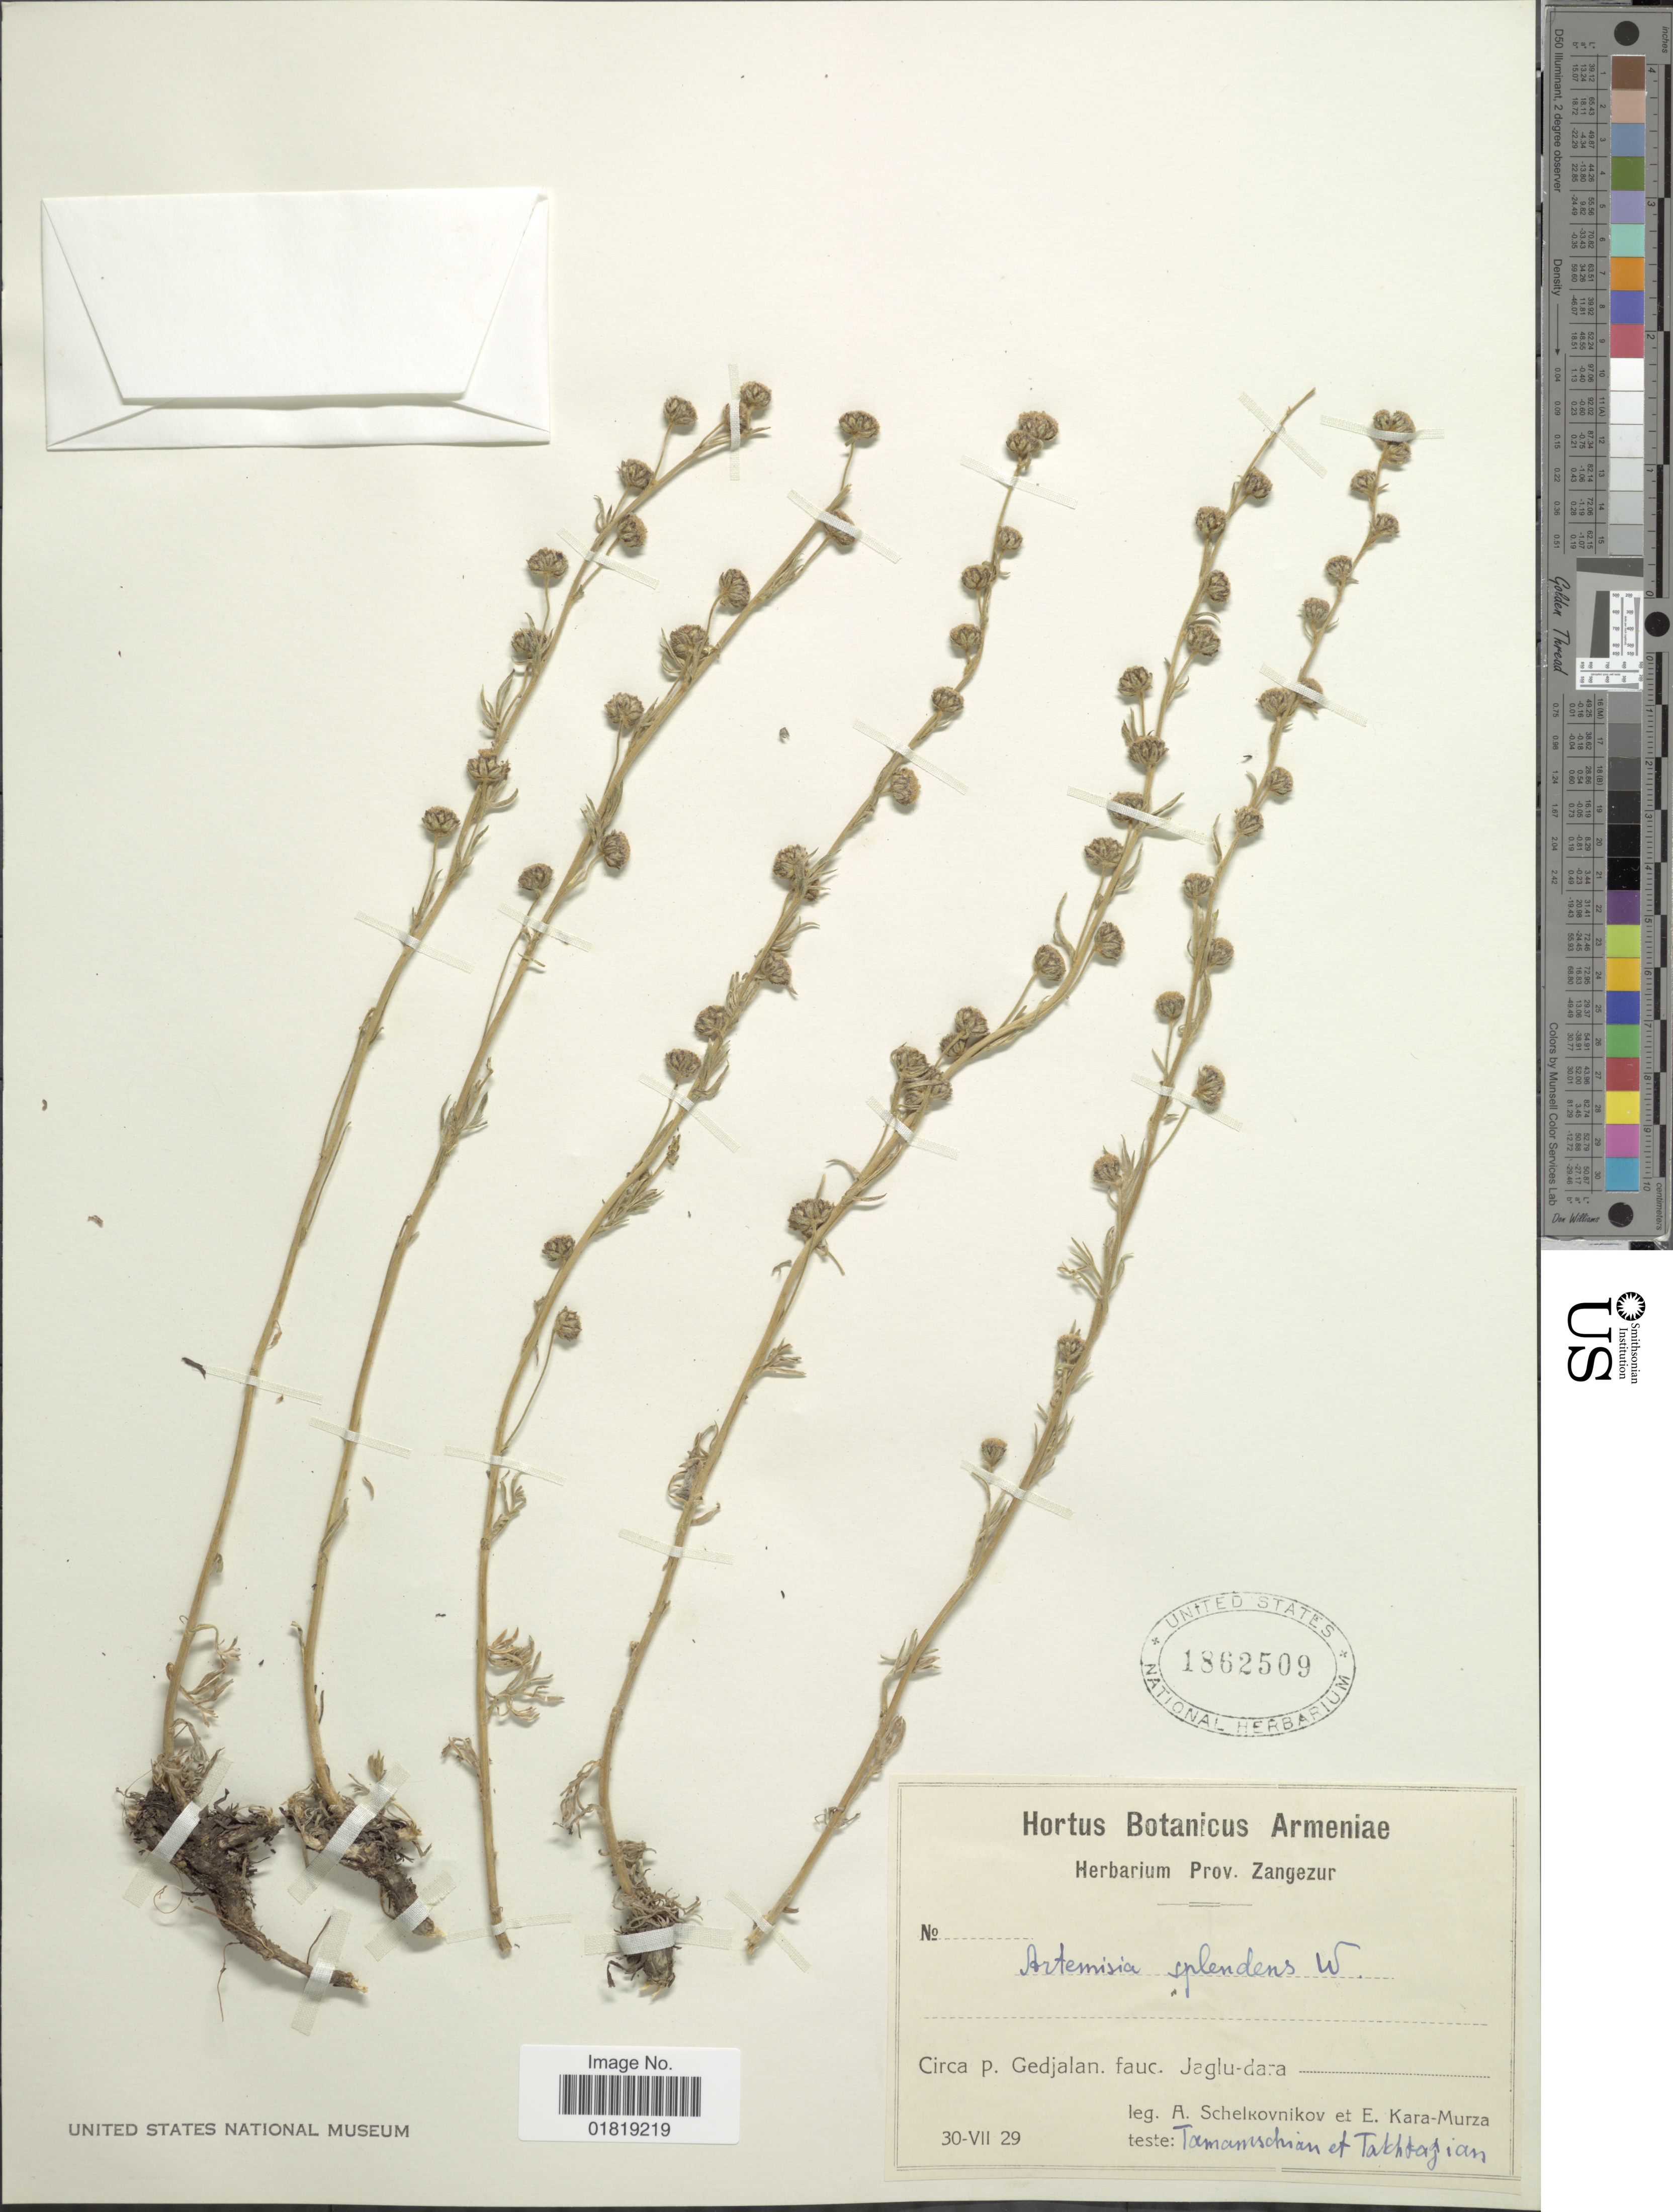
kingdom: Plantae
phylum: Tracheophyta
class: Magnoliopsida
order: Asterales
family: Asteraceae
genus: Artemisia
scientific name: Artemisia splendens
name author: Willd.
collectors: A. B. Schelkovnikov & E. Kara-Murza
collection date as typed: Transcribed d/m/y: 30/7/29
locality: Circa P. Gedjalan. fuc. Jaglu-dara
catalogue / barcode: US 1862509